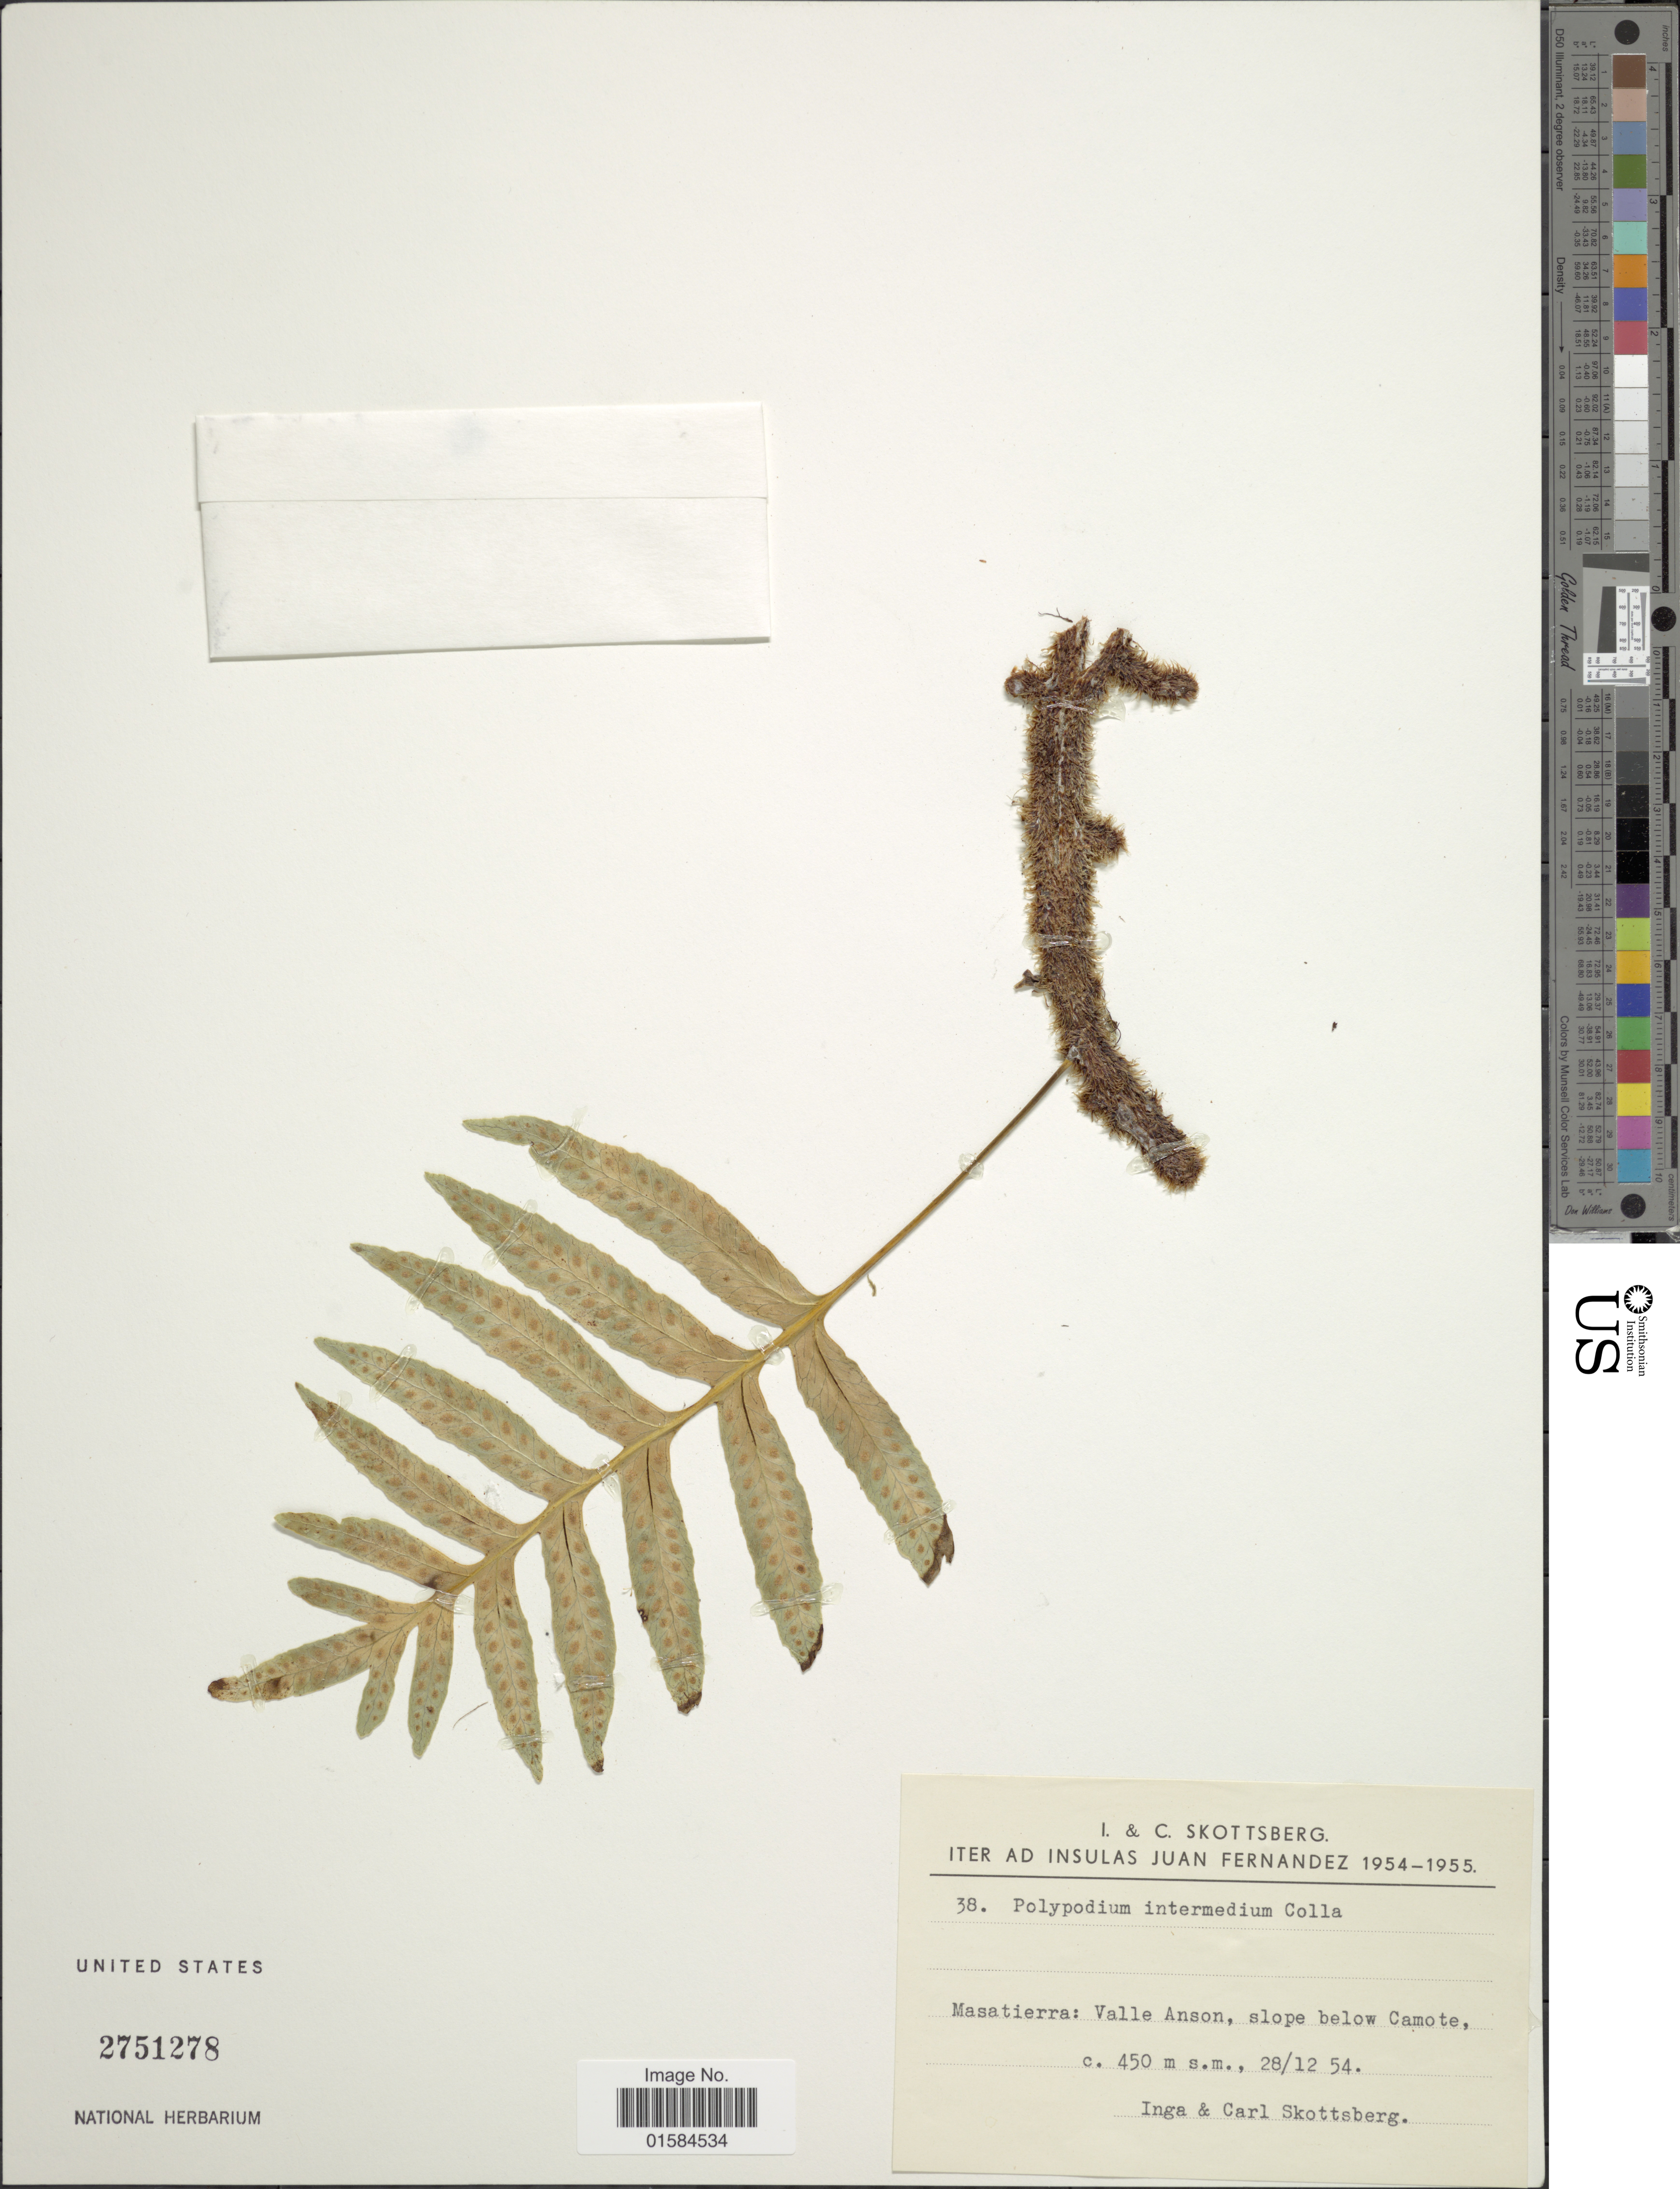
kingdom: Plantae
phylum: Tracheophyta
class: Polypodiopsida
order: Polypodiales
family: Polypodiaceae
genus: Synammia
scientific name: Synammia intermedia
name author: (Colla) G. Kunkel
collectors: I. Skottsberg & C. Skottsberg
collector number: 38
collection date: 1954-12-28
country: Chile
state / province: Valparaíso (V)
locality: Isulas Juan Fernandez, Masatierra: Valle Anson, slope below Camote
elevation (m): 450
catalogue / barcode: US 2751278